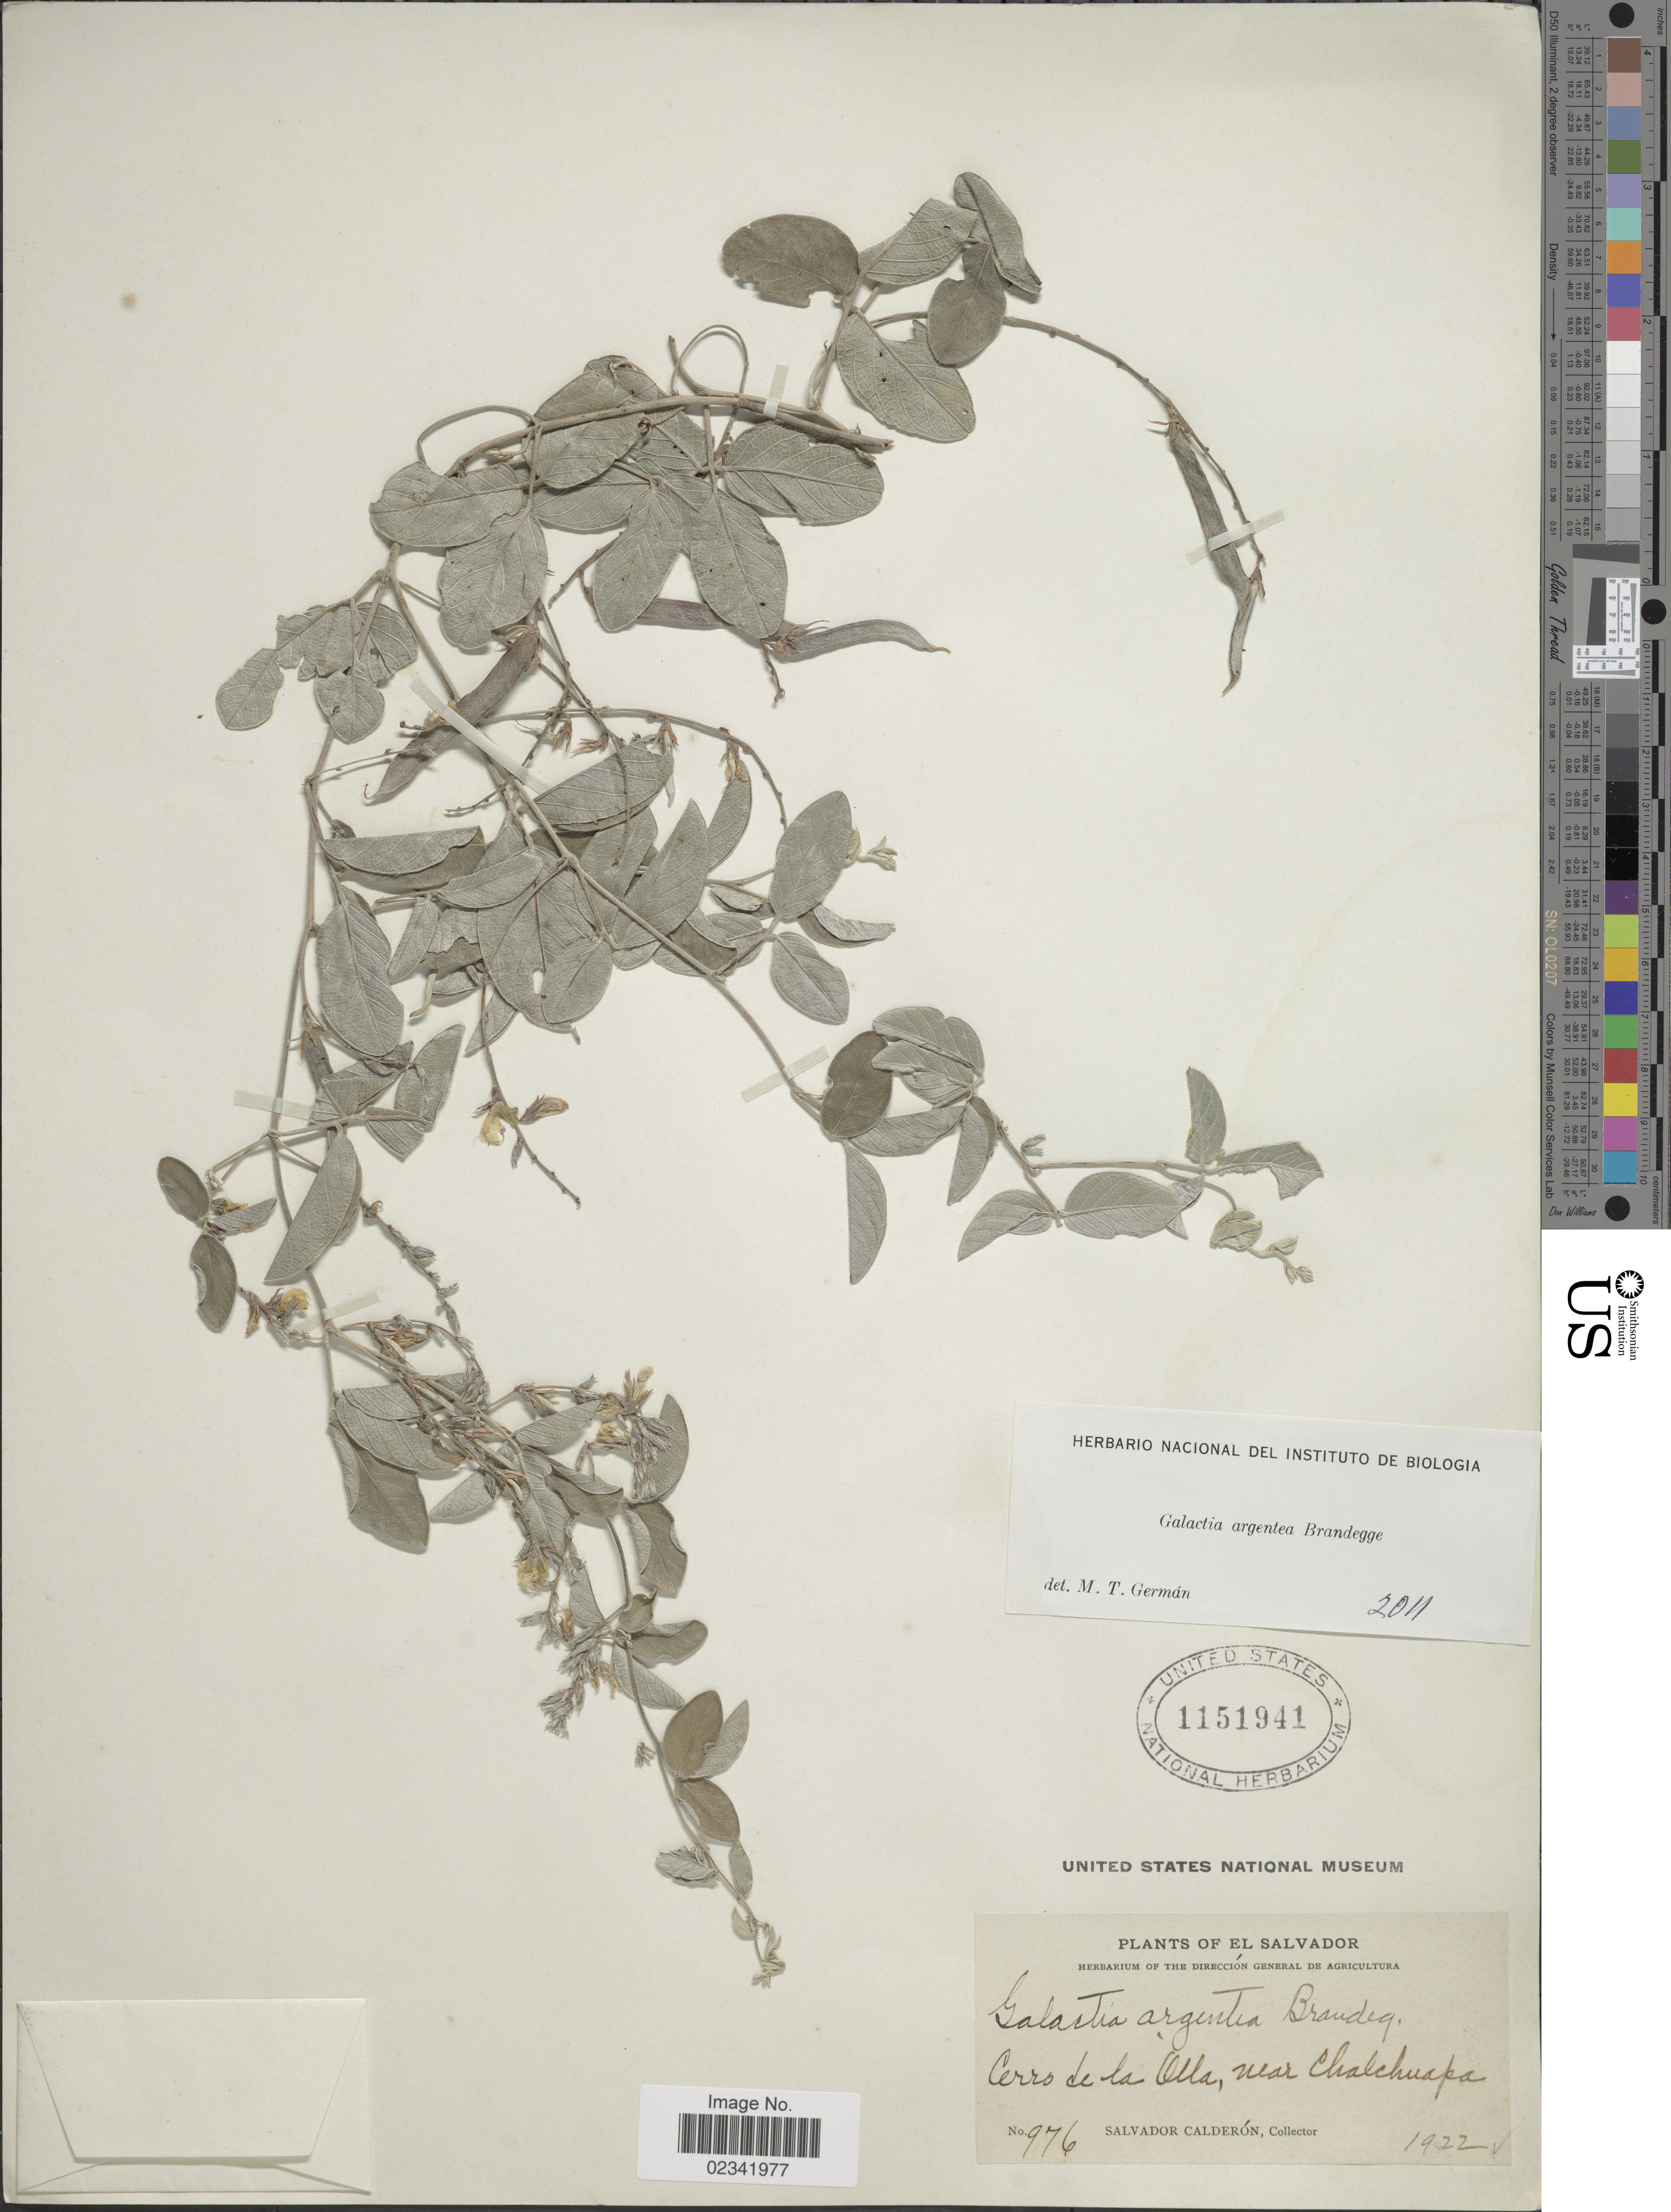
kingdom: Plantae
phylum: Tracheophyta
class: Magnoliopsida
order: Fabales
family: Fabaceae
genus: Galactia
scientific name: Galactia argentea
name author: Brandegee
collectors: S. Calderón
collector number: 976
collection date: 1922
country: El Salvador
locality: Cerro de la Olla, near Chalchuapa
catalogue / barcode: US 1151941